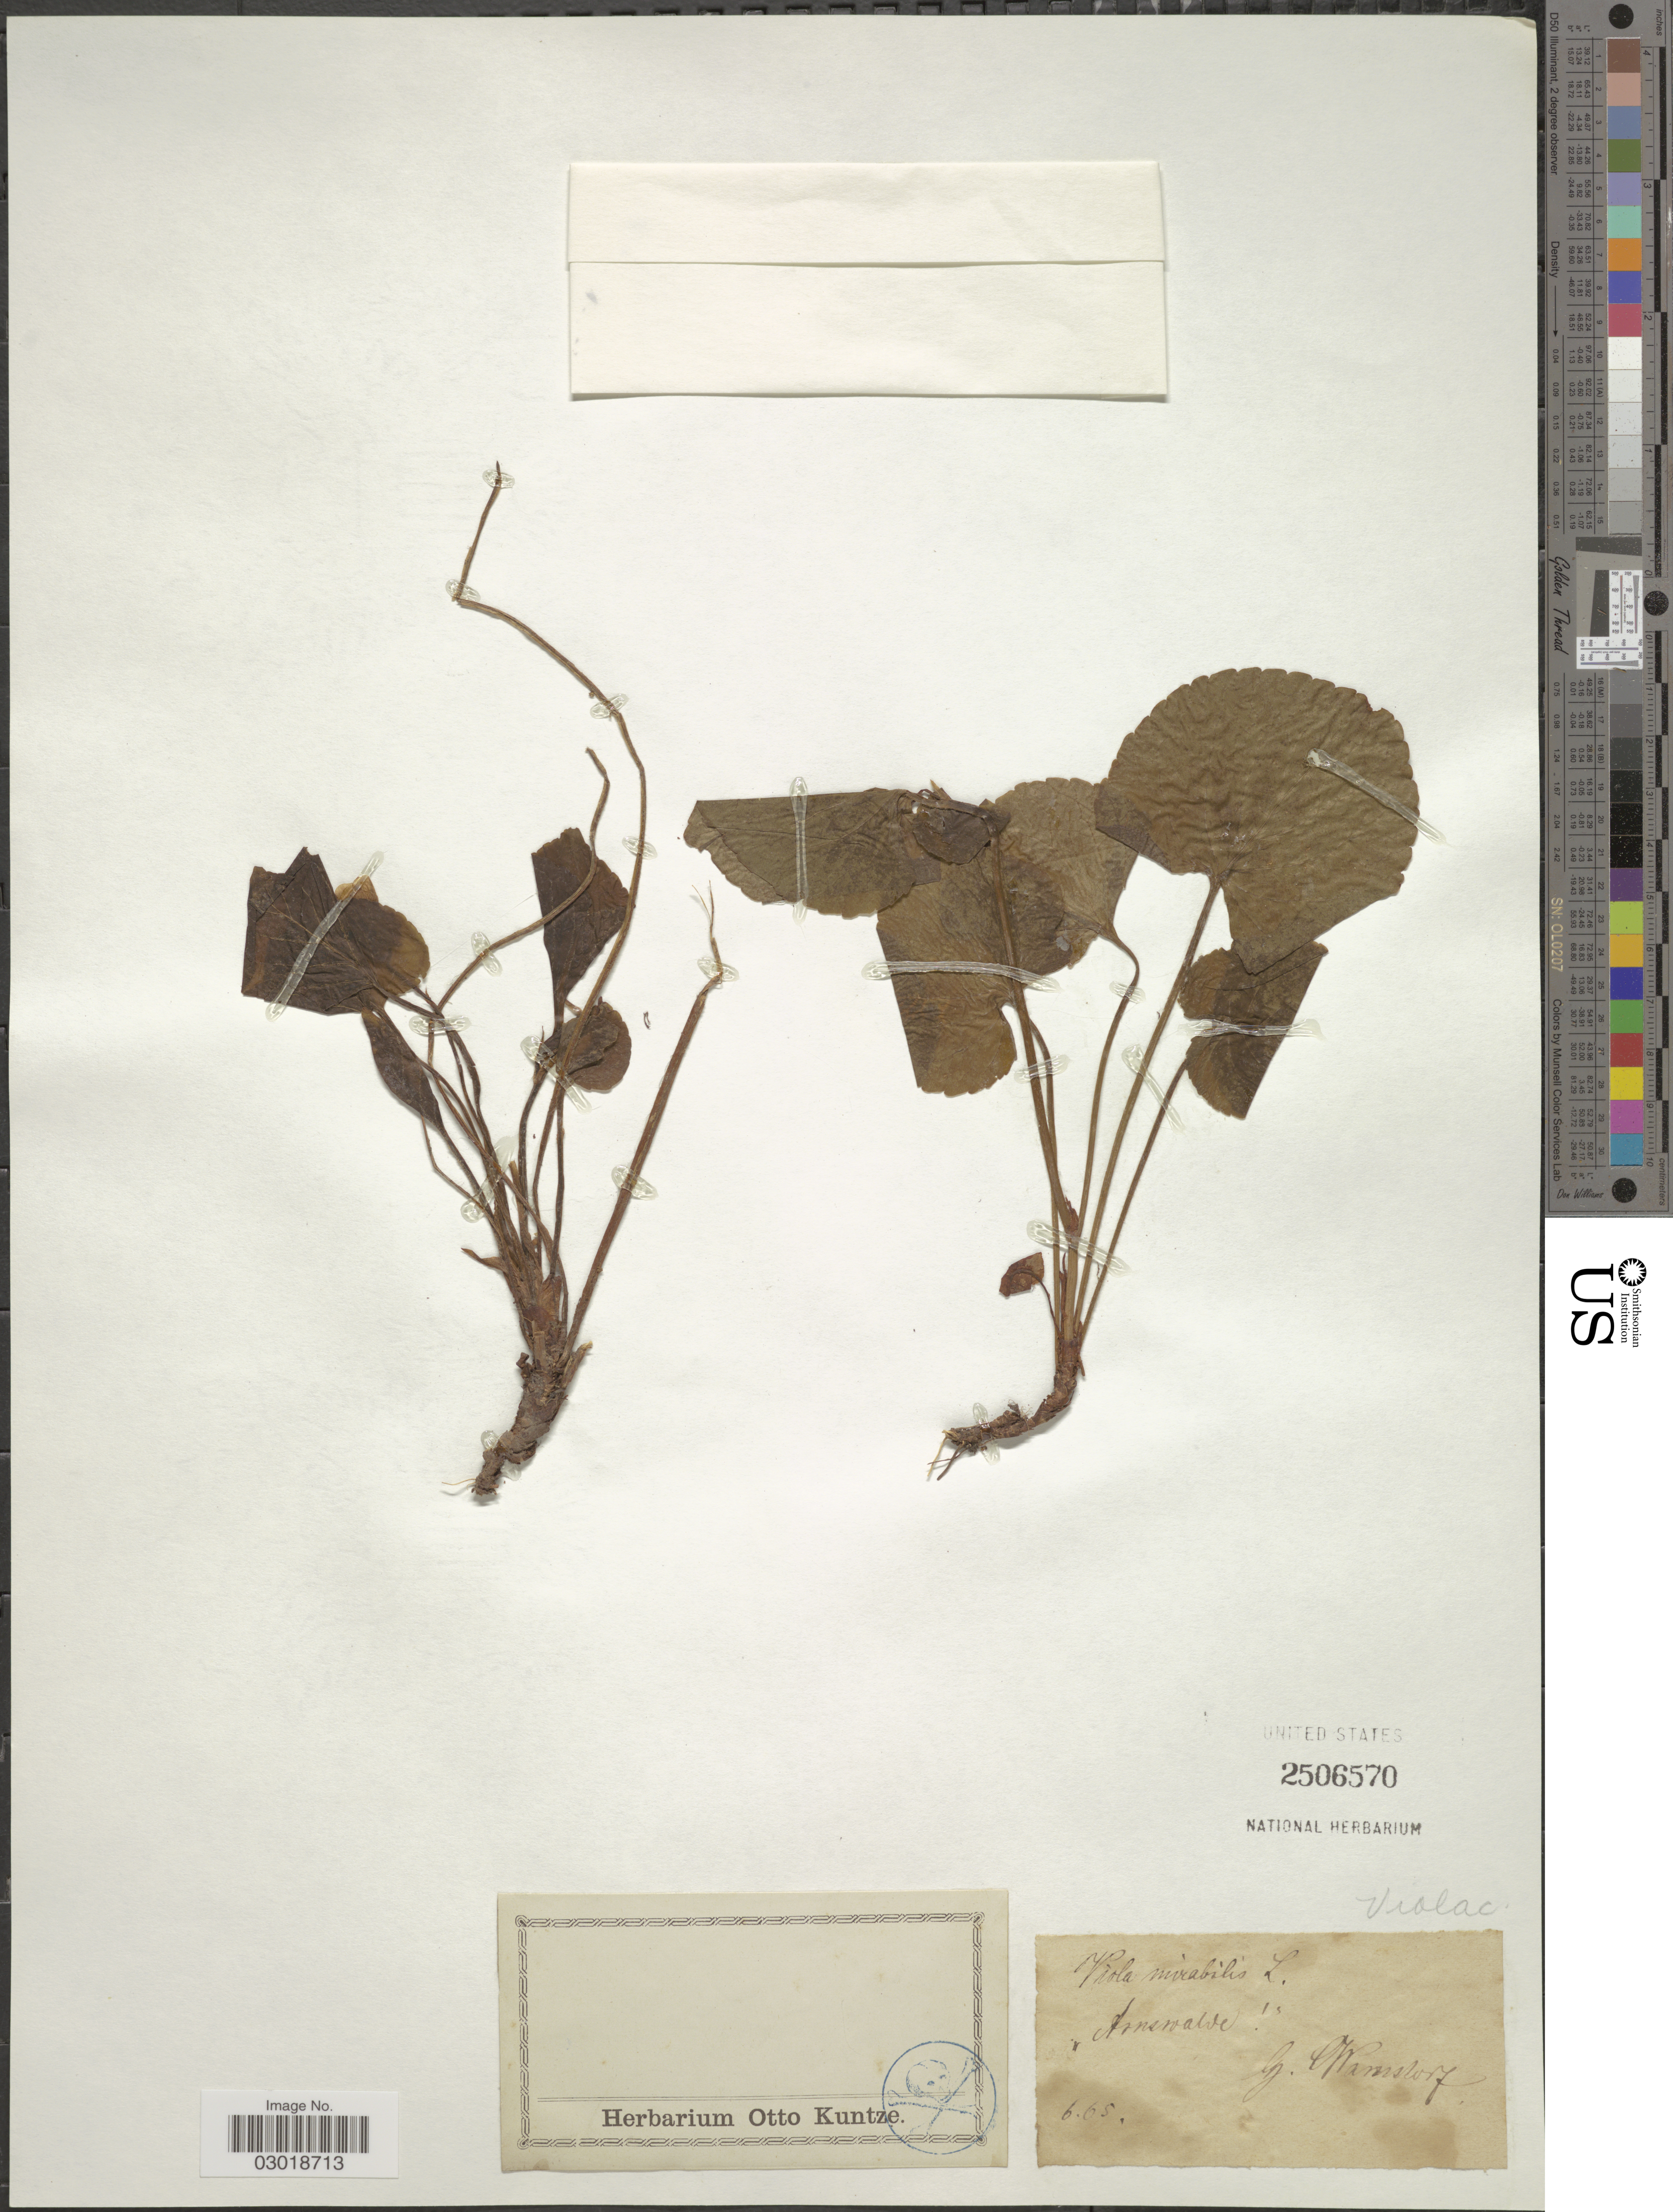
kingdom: Plantae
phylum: Tracheophyta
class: Magnoliopsida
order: Malpighiales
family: Violaceae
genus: Viola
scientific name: Viola mirabilis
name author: L.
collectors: C. F. Warnstorf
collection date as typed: Transcribed d/m/y: /6/65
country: Poland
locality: Arnswalde.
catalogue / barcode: US 2506570